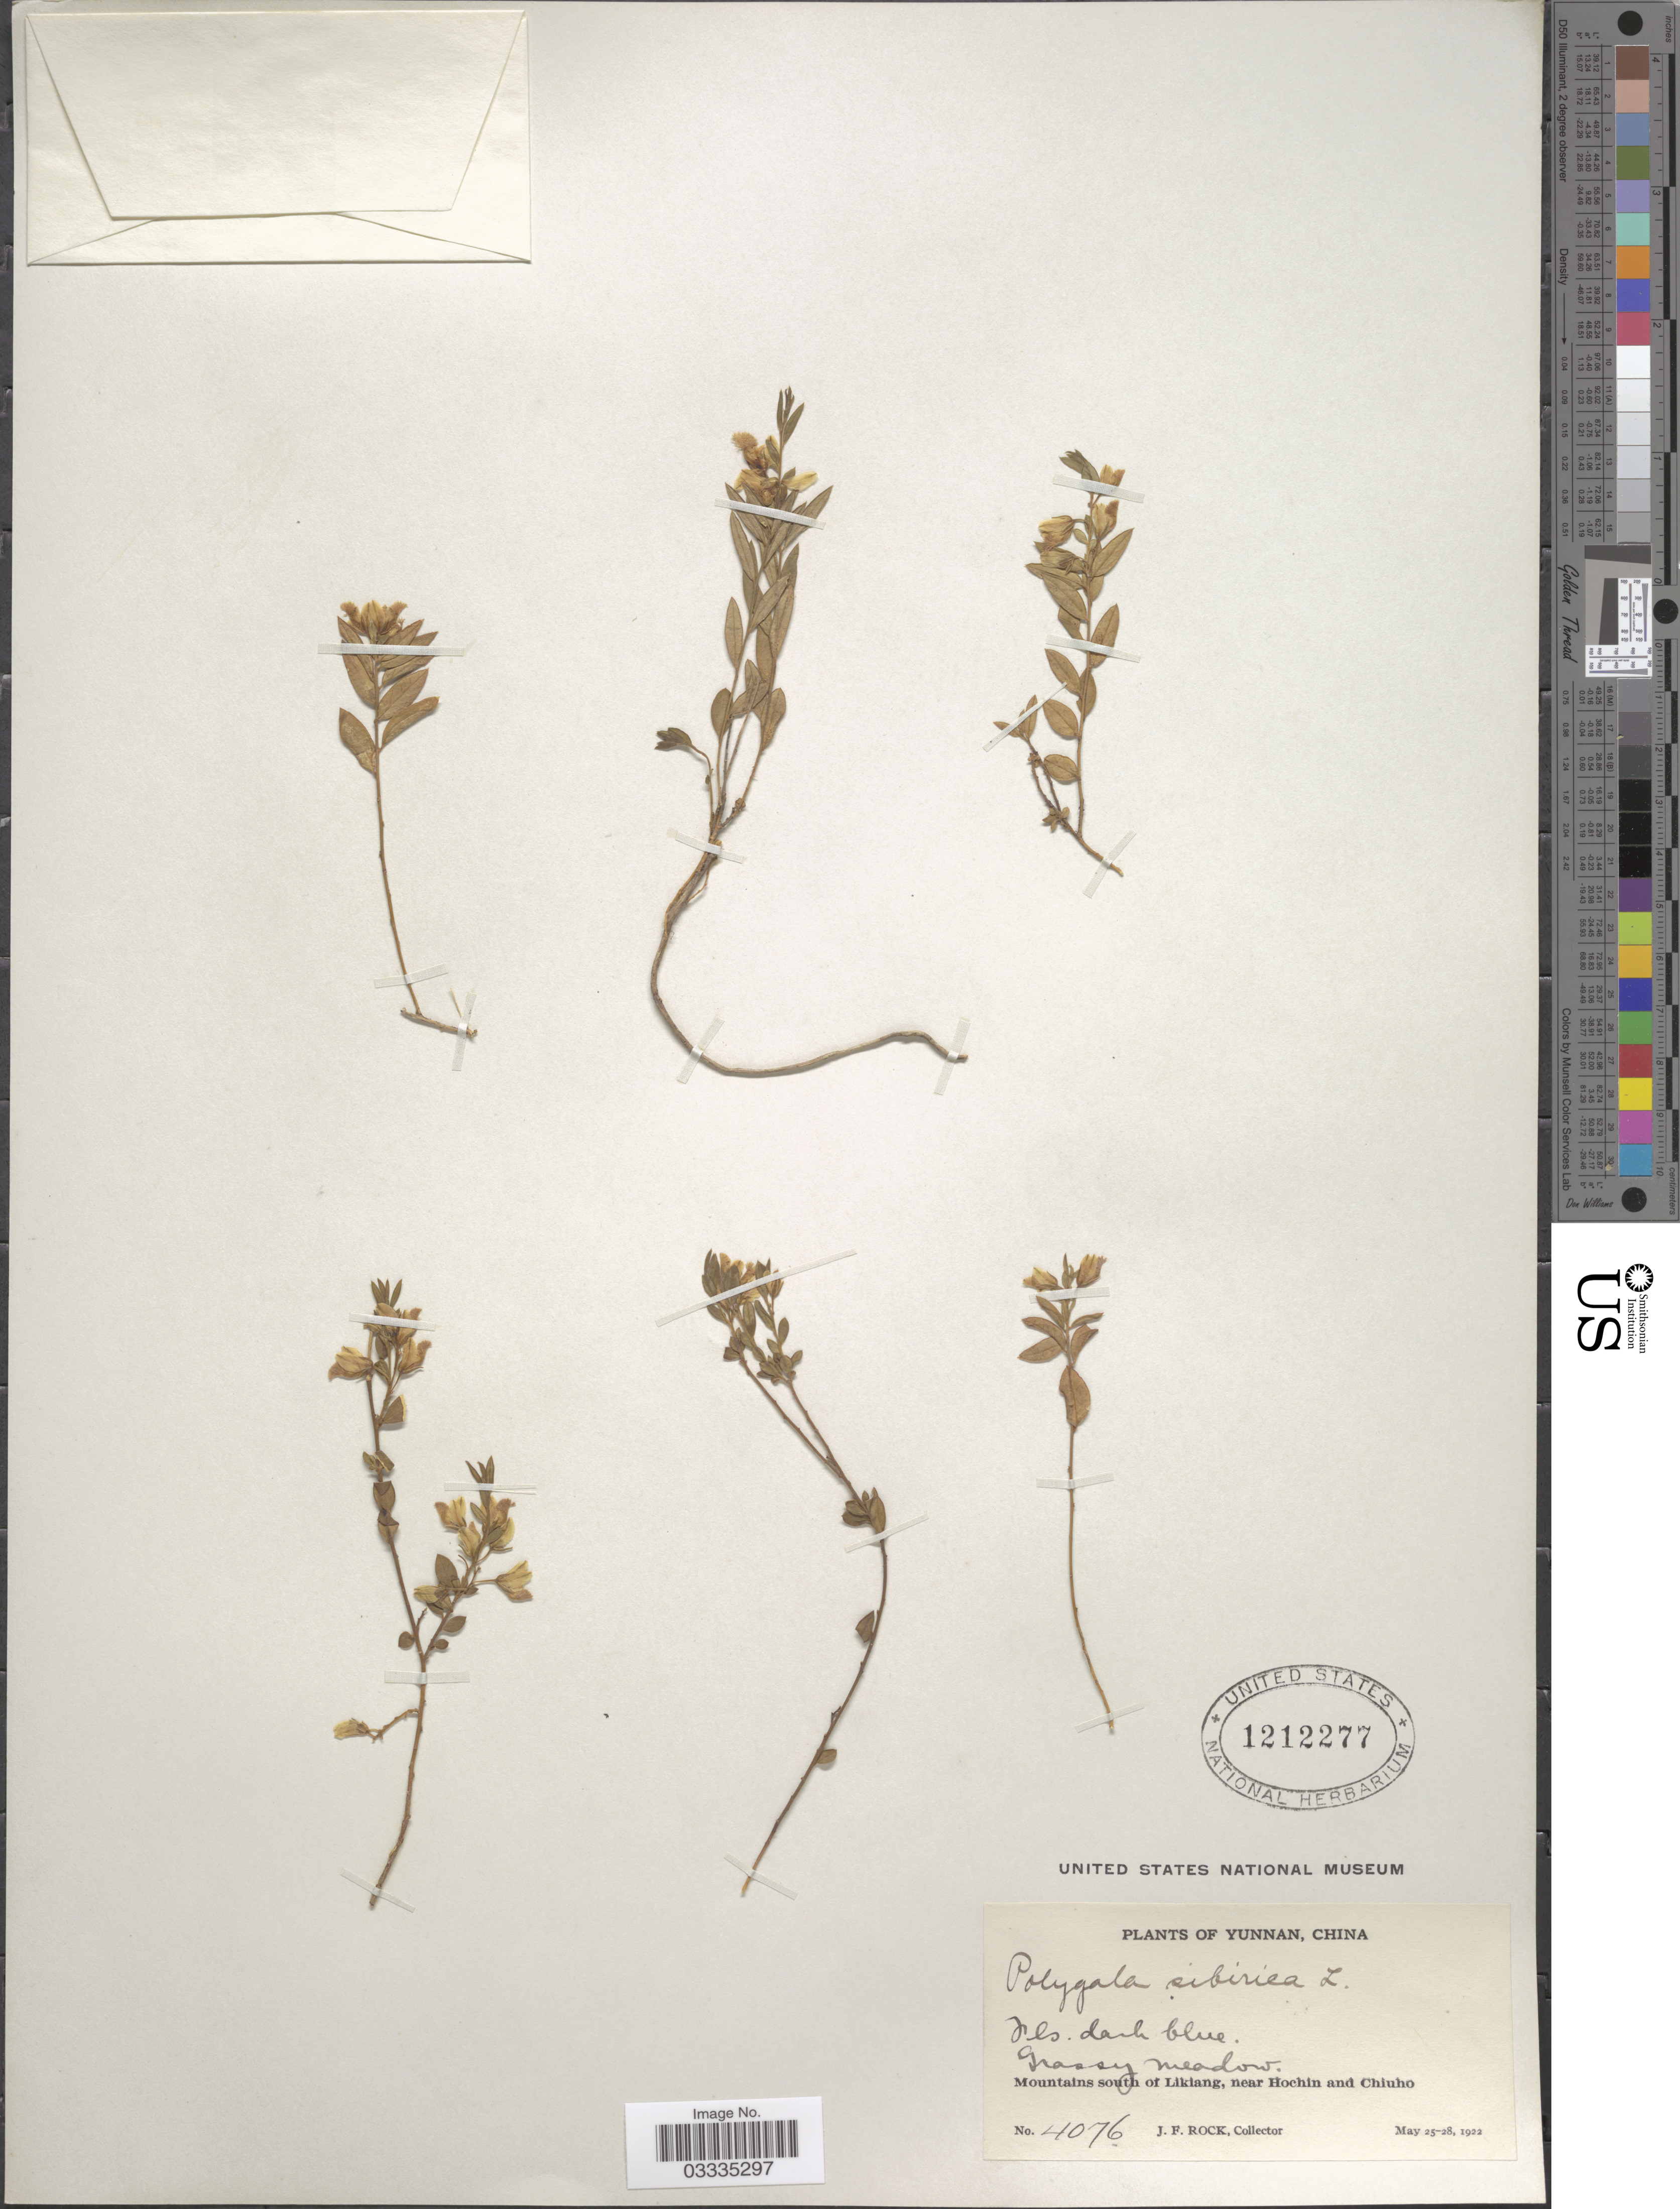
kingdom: Plantae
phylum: Tracheophyta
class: Magnoliopsida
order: Fabales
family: Polygalaceae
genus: Polygala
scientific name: Polygala sibirica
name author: L.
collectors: J. Rock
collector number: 407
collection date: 1922-05-25/1922-05-28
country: China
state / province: Yunnan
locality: Grassy meadow. Mountains south of Likiang, near Hochin and Chiuho.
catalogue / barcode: US 1212277